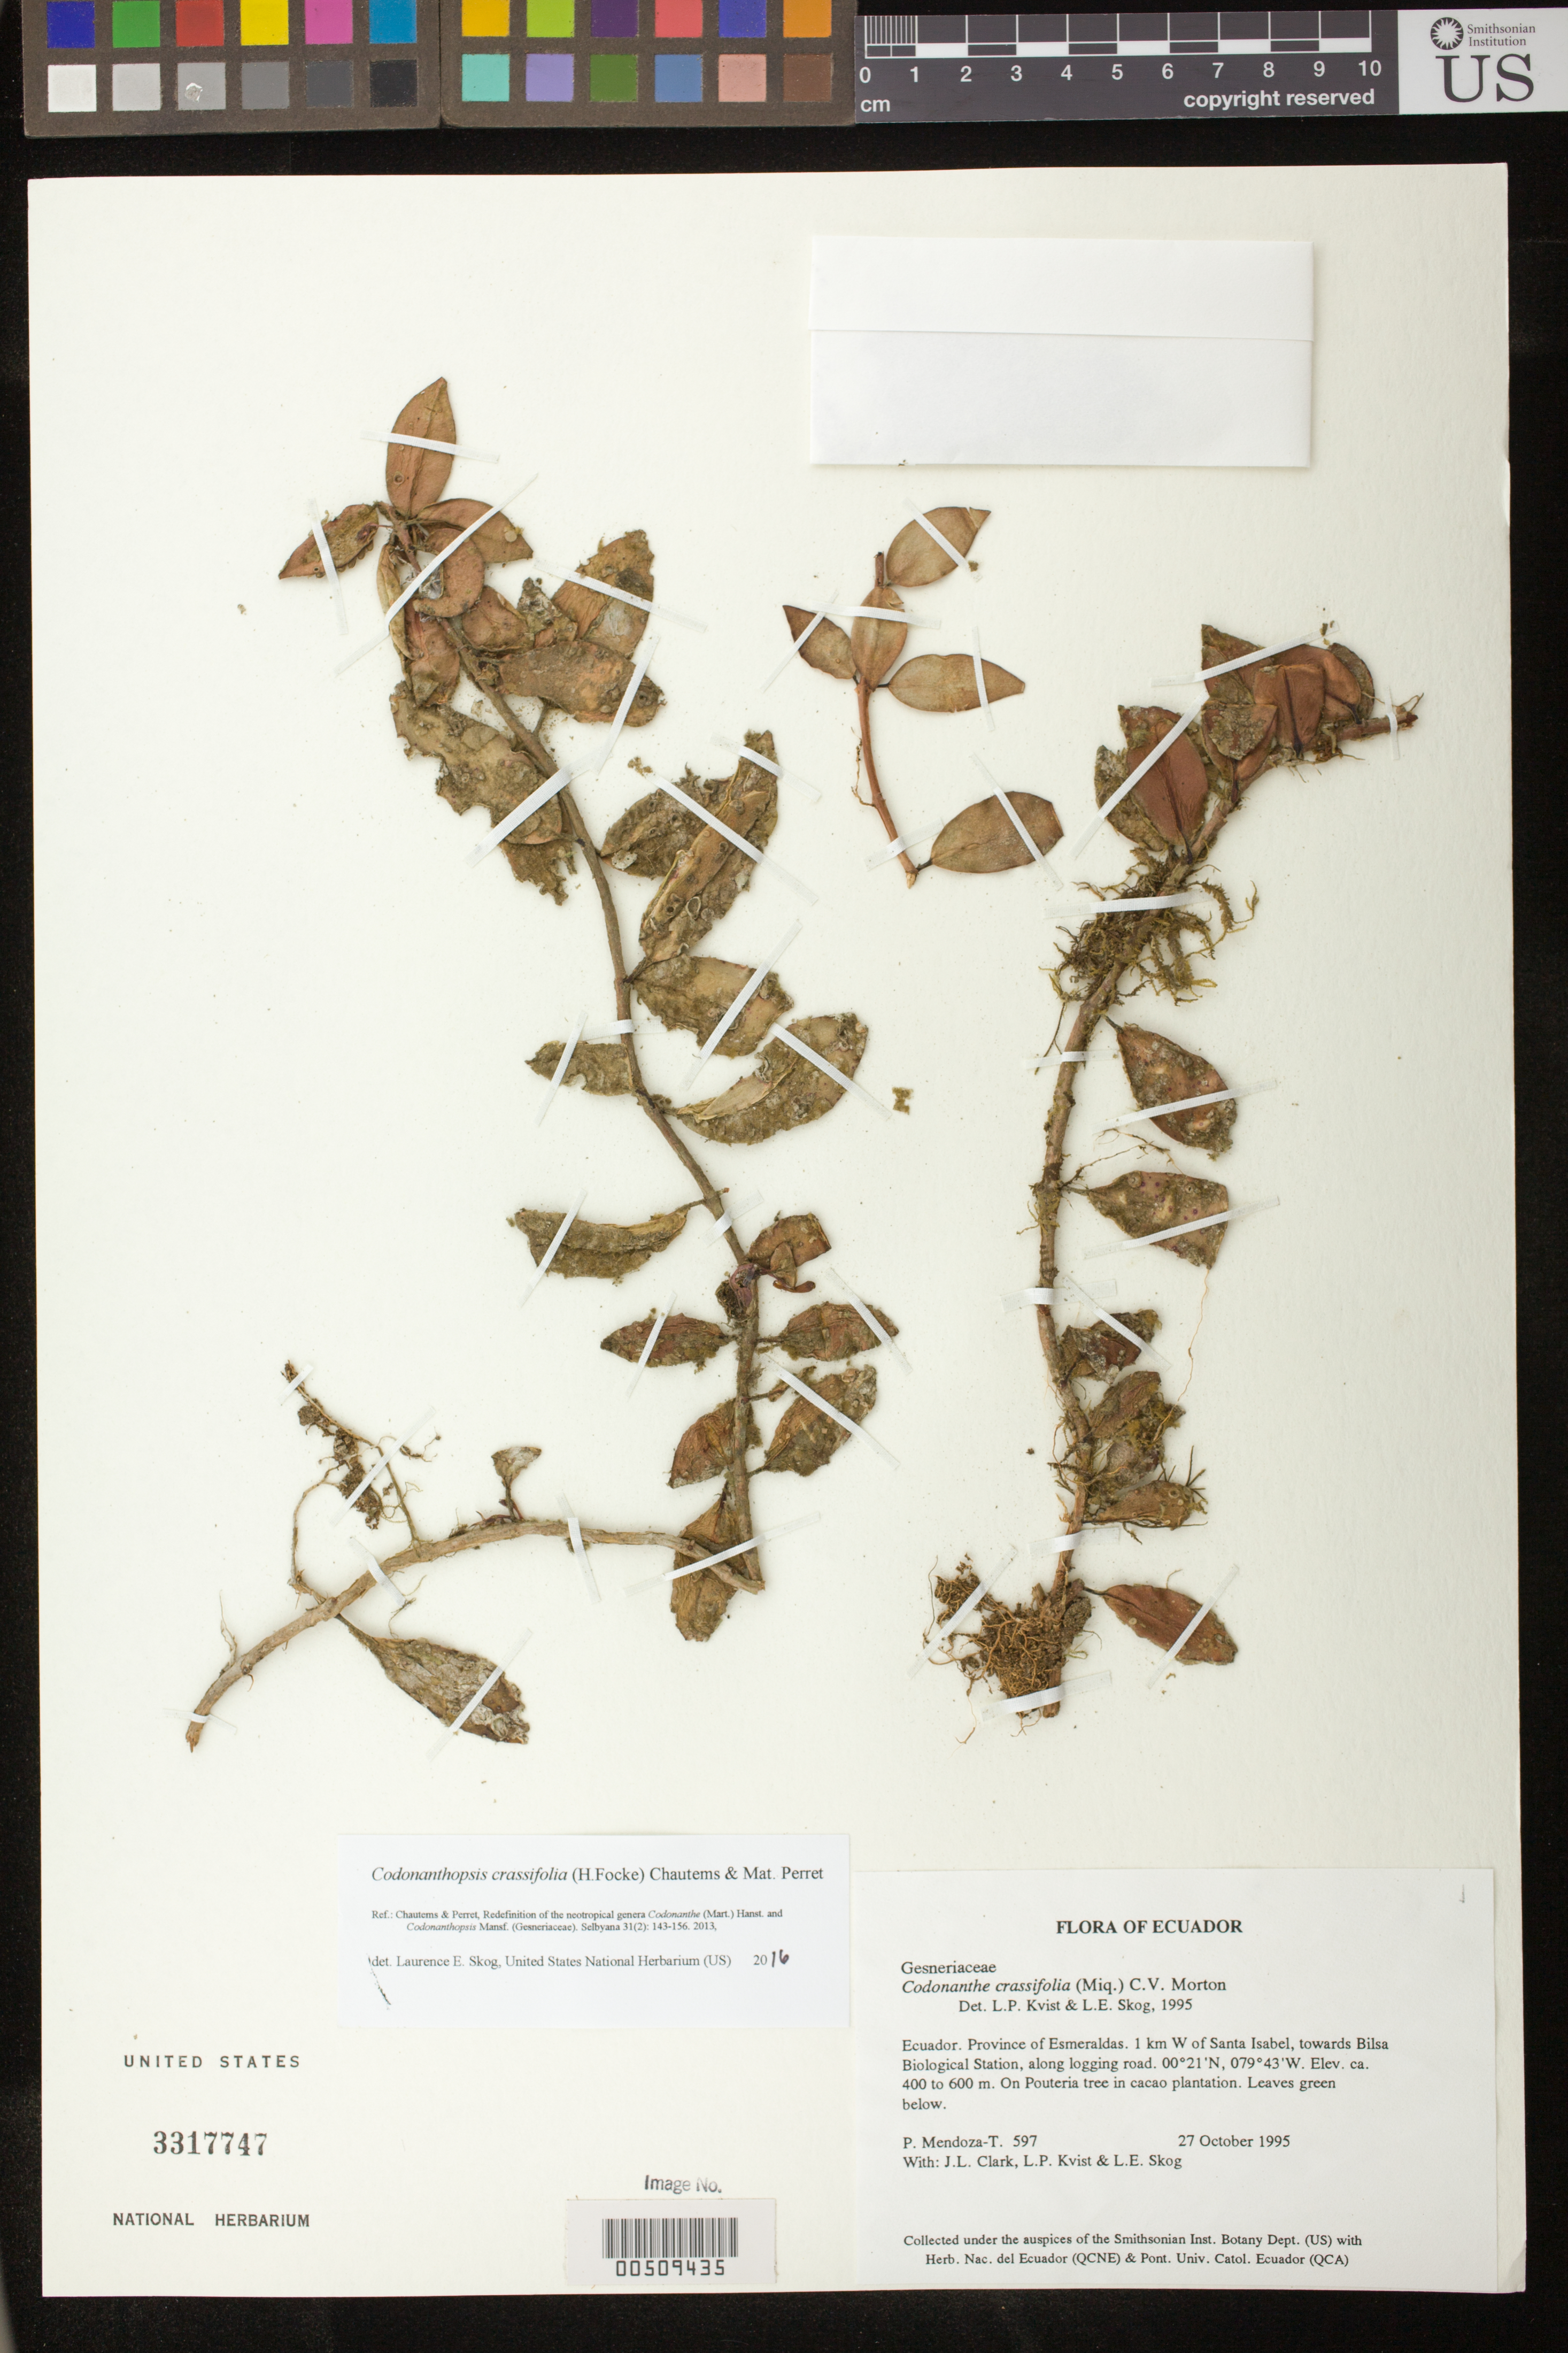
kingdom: Plantae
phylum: Tracheophyta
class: Magnoliopsida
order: Lamiales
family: Gesneriaceae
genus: Codonanthopsis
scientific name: Codonanthopsis crassifolia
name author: (H. Focke) Chautems & Mat.Perret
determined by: Skog, Laurence E.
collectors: P. Mendoza-T., J. L. Clark, L. P. Kvist & L. E. Skog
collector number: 597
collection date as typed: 27 Oct 1995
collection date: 1995-10-27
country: Ecuador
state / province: Esmeraldas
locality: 1 km W of Santa Isabel, towards Bilsa Biological Station, along logging road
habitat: On Pouteria tree in cacao plantation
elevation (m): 400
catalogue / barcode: US 3317747